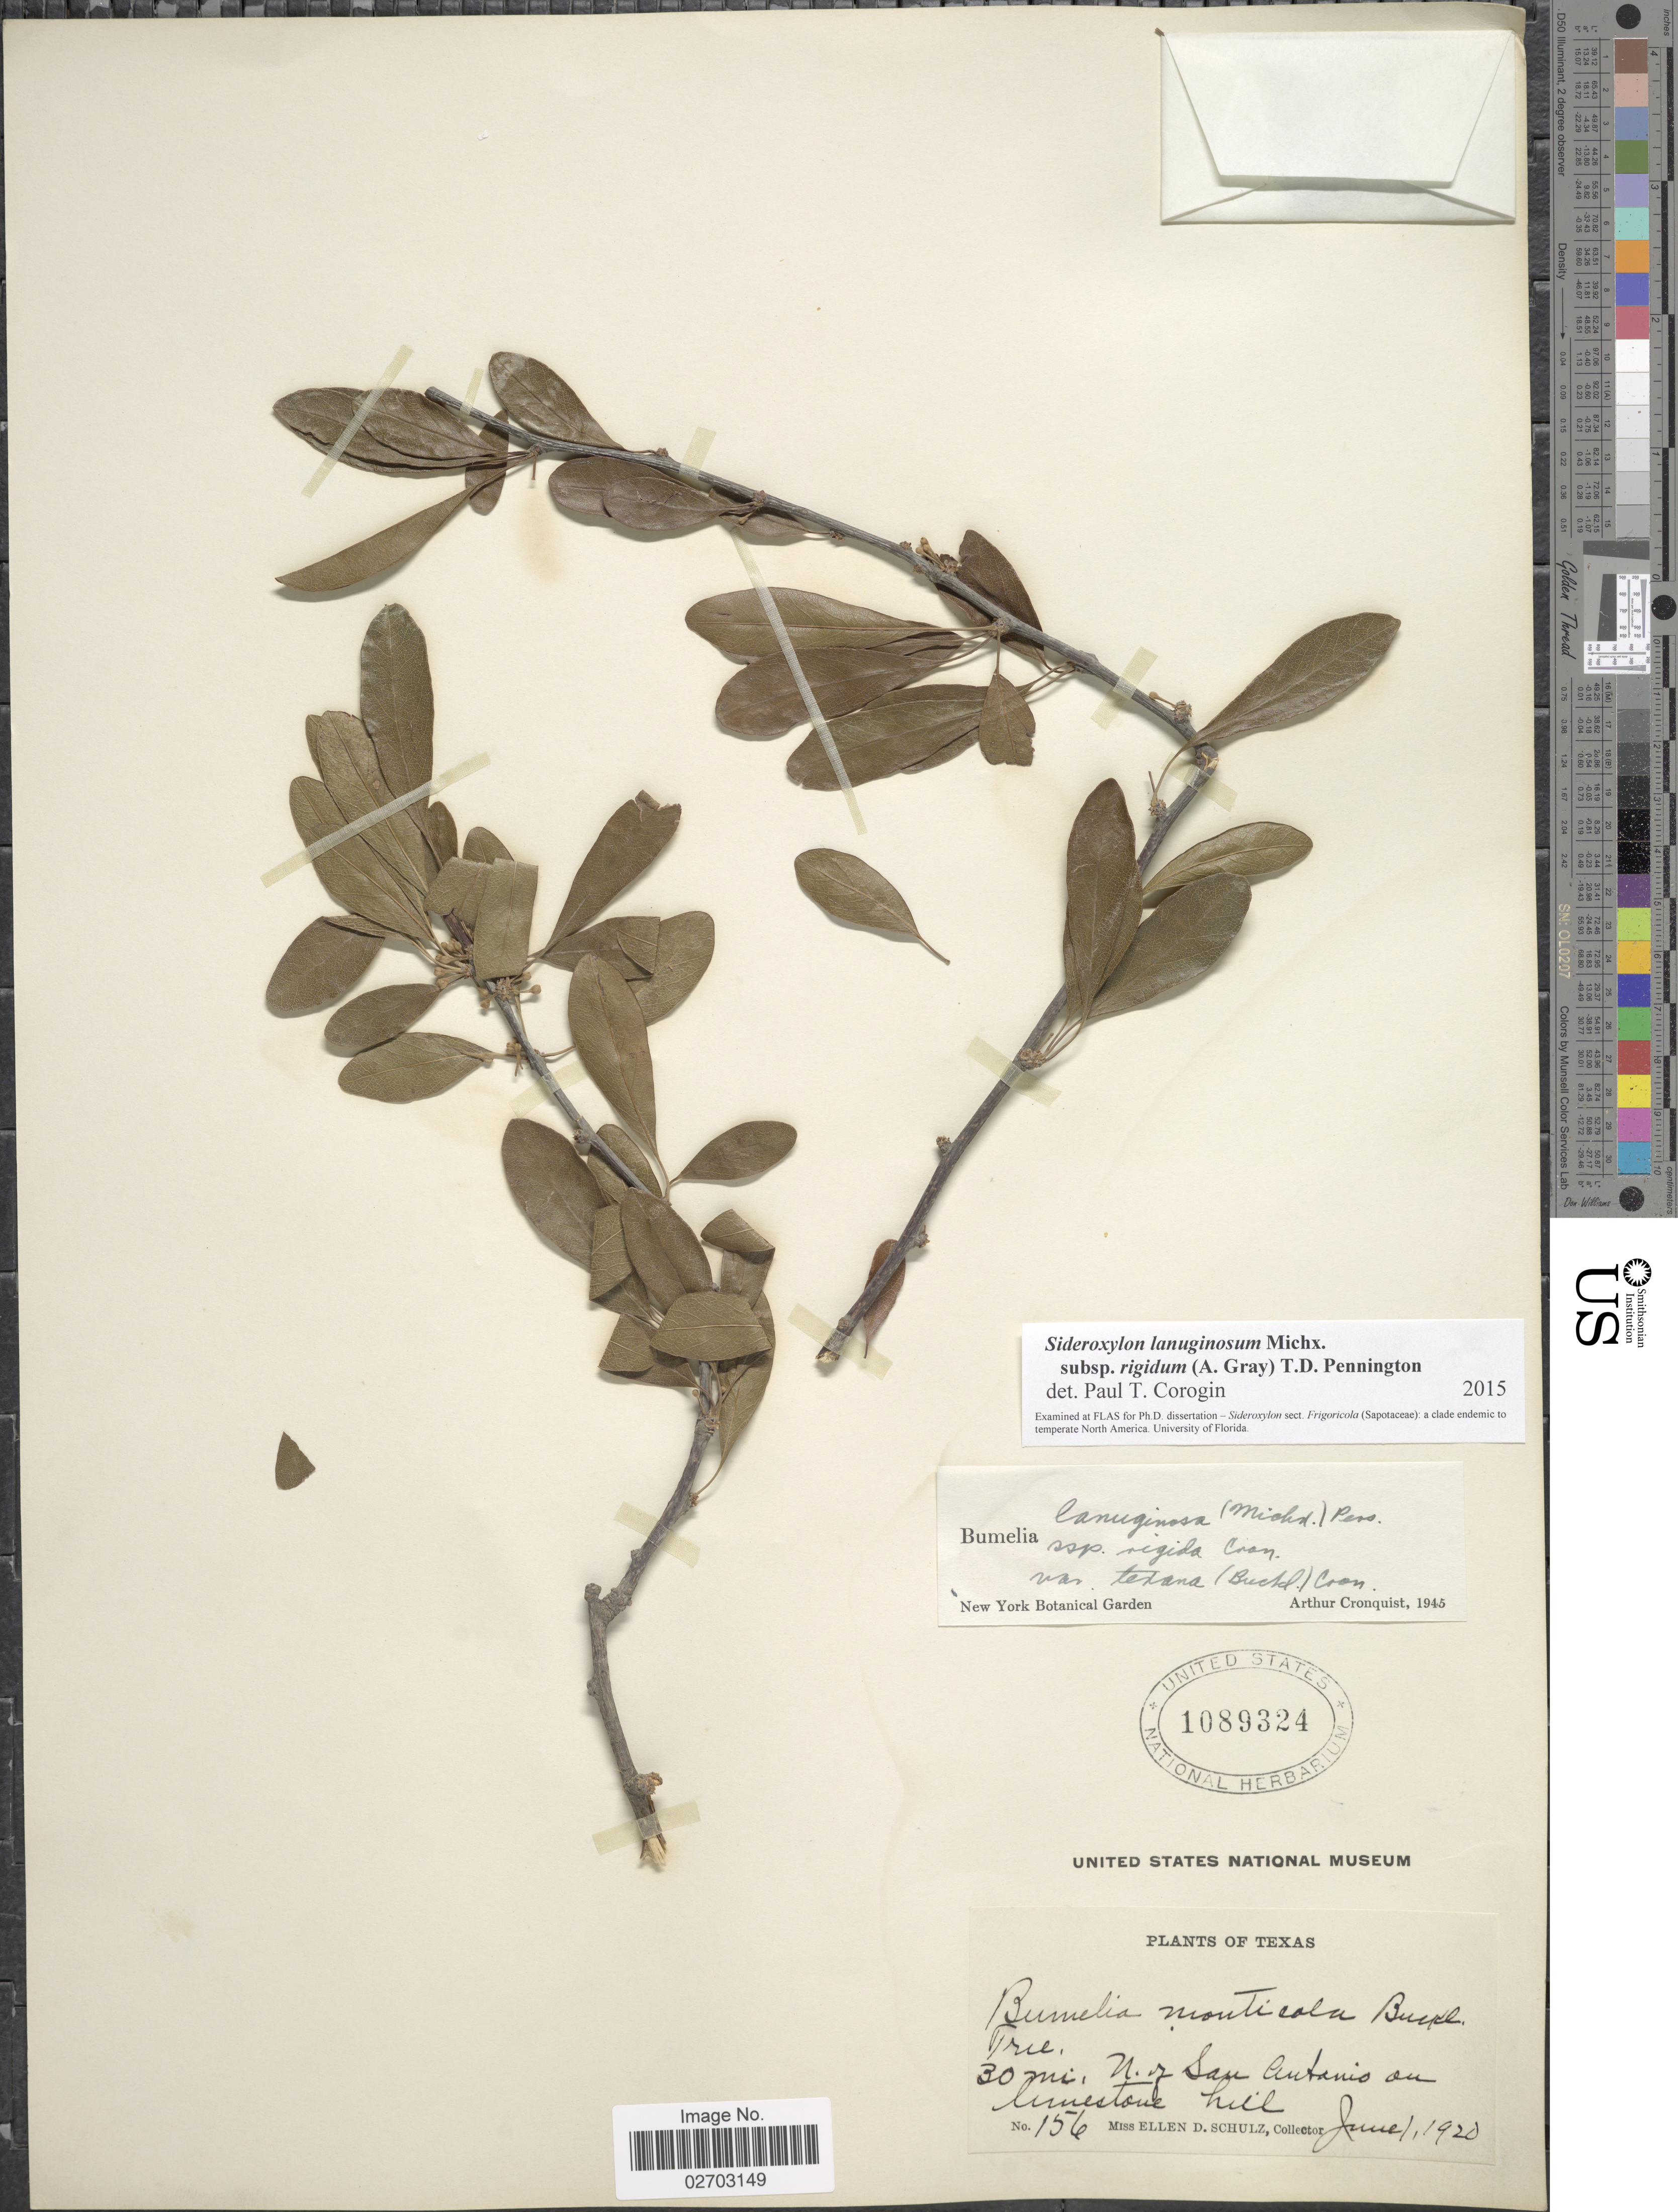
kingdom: Plantae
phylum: Tracheophyta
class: Magnoliopsida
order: Ericales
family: Sapotaceae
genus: Sideroxylon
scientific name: Sideroxylon lanuginosum subsp. rigidum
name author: (A. Gray) T.D. Penn.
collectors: E. D. Schulz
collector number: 156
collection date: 1920-06-01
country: United States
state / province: Texas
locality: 30 mi. N. of San Antonio on limestone hill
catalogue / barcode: US 1089324